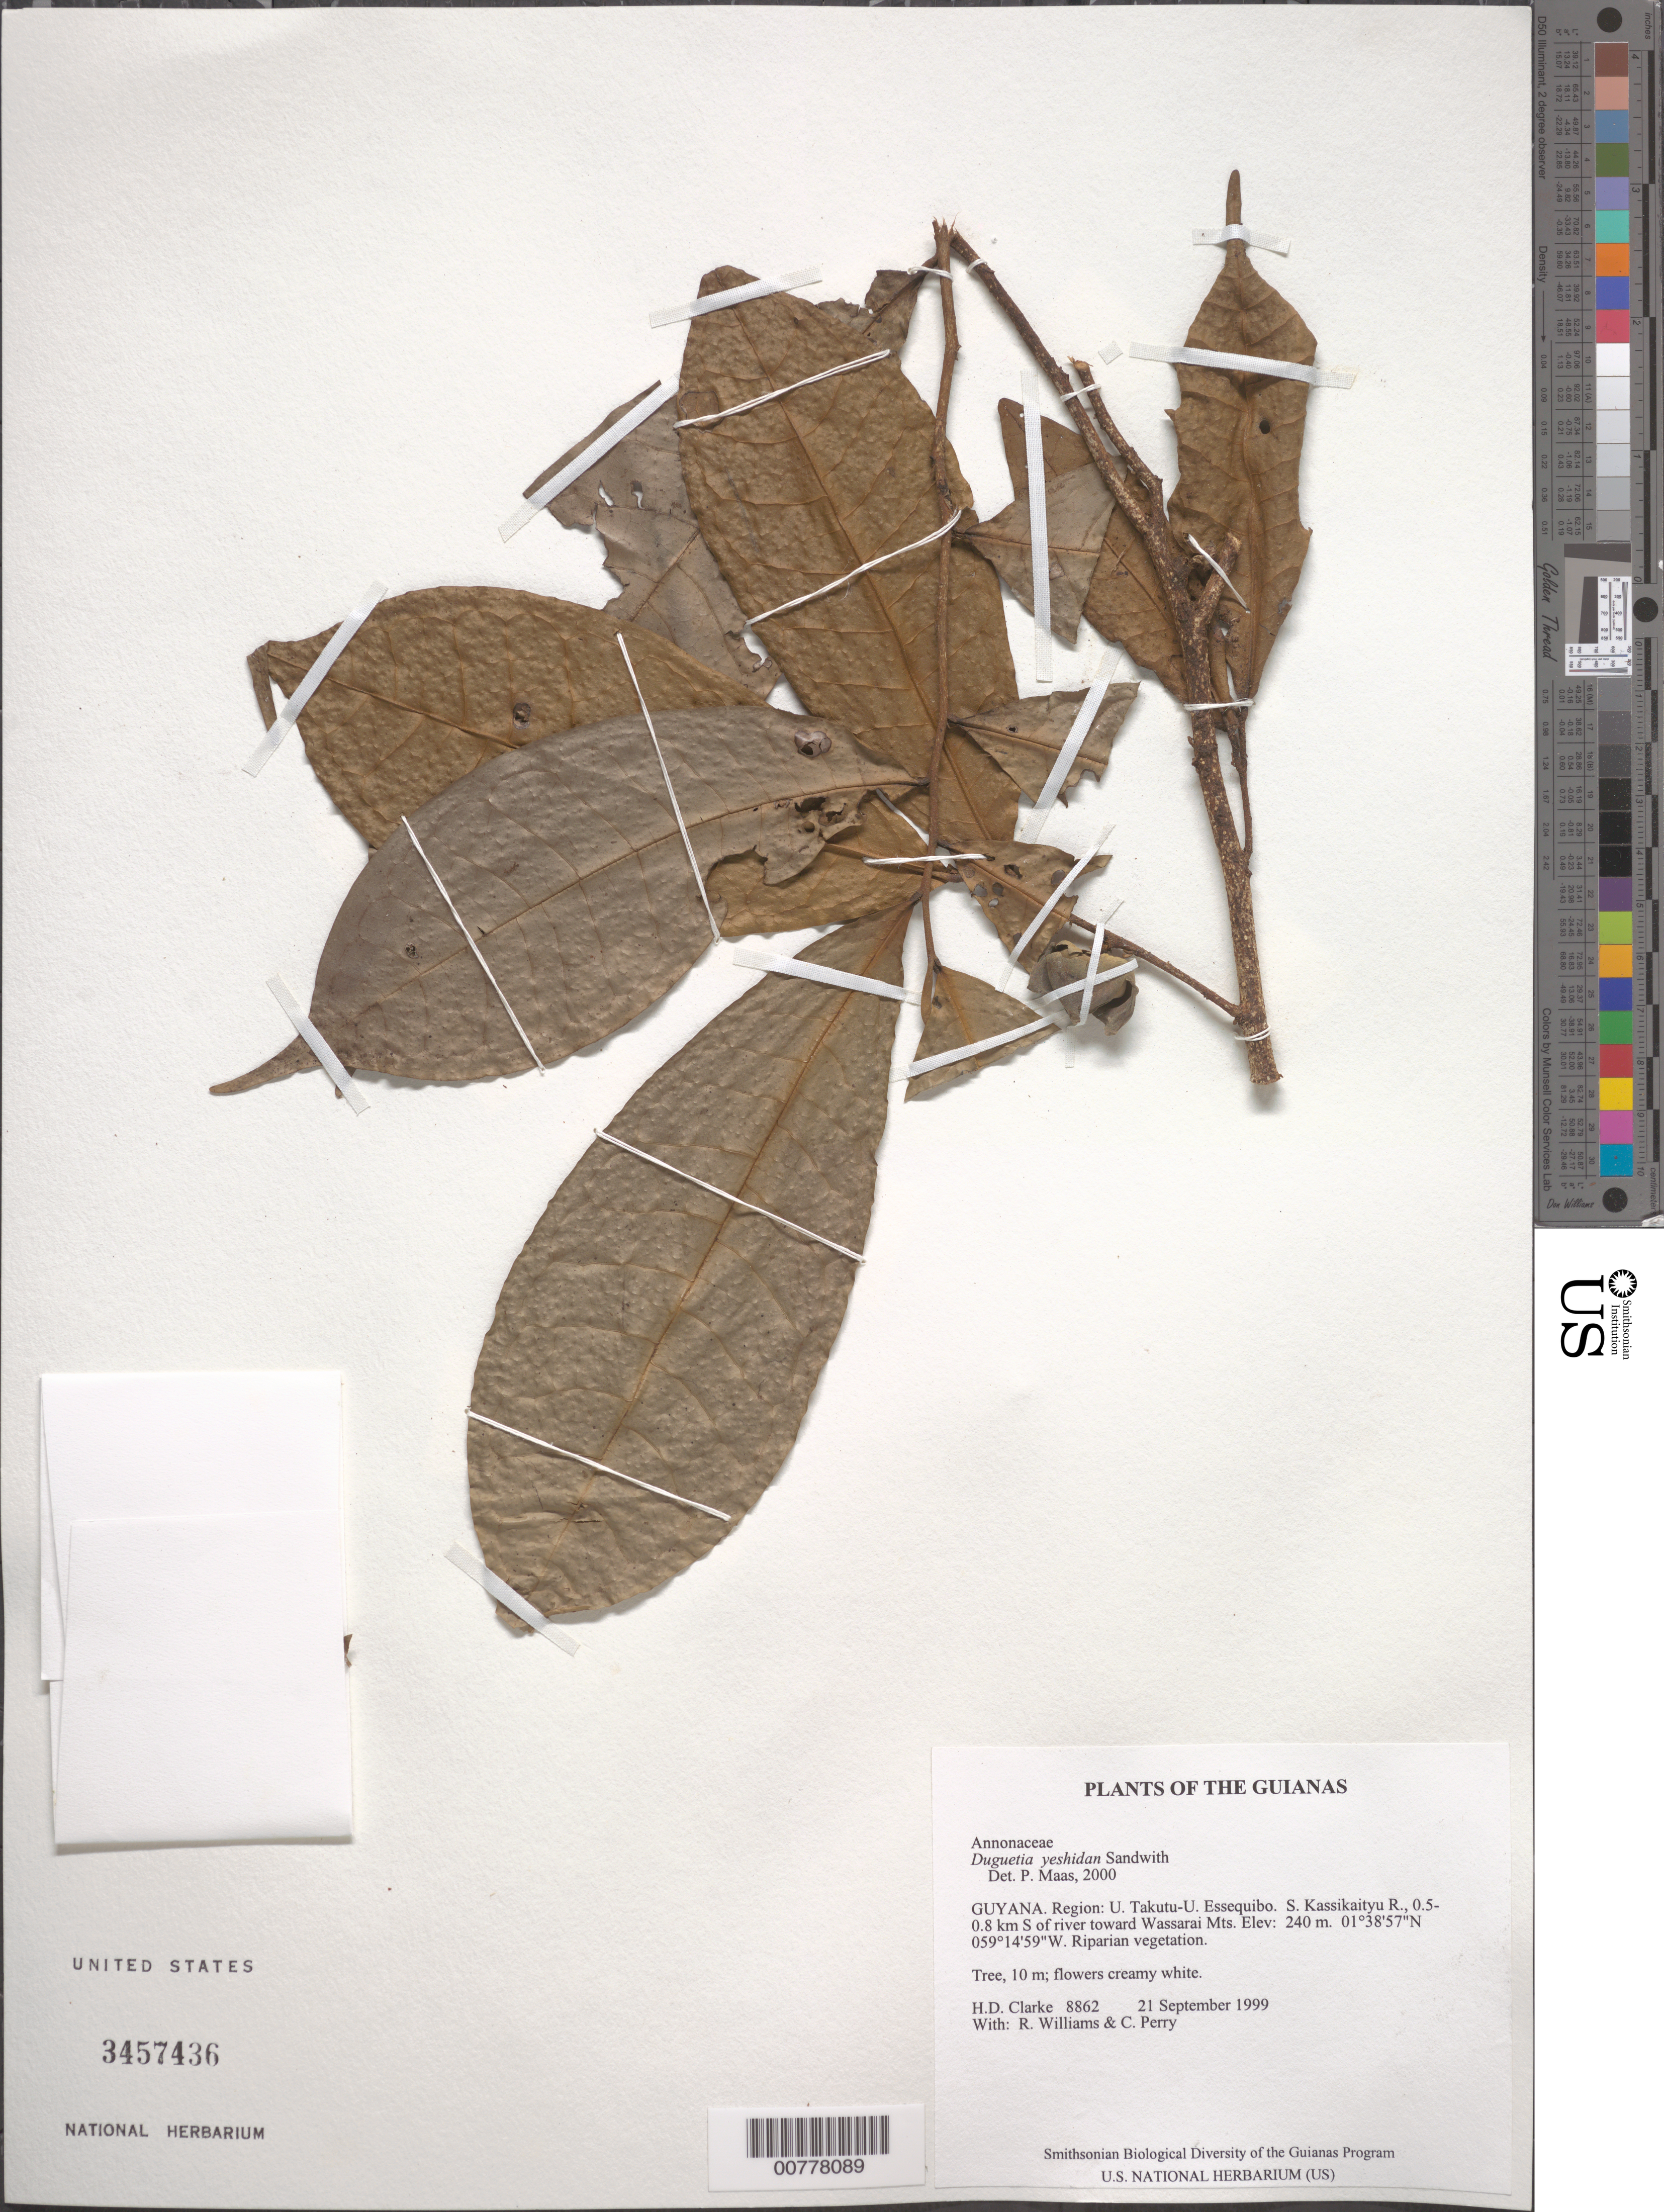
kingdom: Plantae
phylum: Tracheophyta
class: Magnoliopsida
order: Magnoliales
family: Annonaceae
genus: Duguetia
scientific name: Duguetia yeshidan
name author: Sandwith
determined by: Maas, Paul J. M.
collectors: H. D. Clarke, R. Williams & C. Perry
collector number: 8862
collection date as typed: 21 September 1999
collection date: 1999-09-21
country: Guyana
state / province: U. Takutu-U. Essequibo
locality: S. Kassikaityu R., 0.5-0.8 km S of river toward Wassarai Mts.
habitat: Riparian vegetation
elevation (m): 240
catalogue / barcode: US 3457436